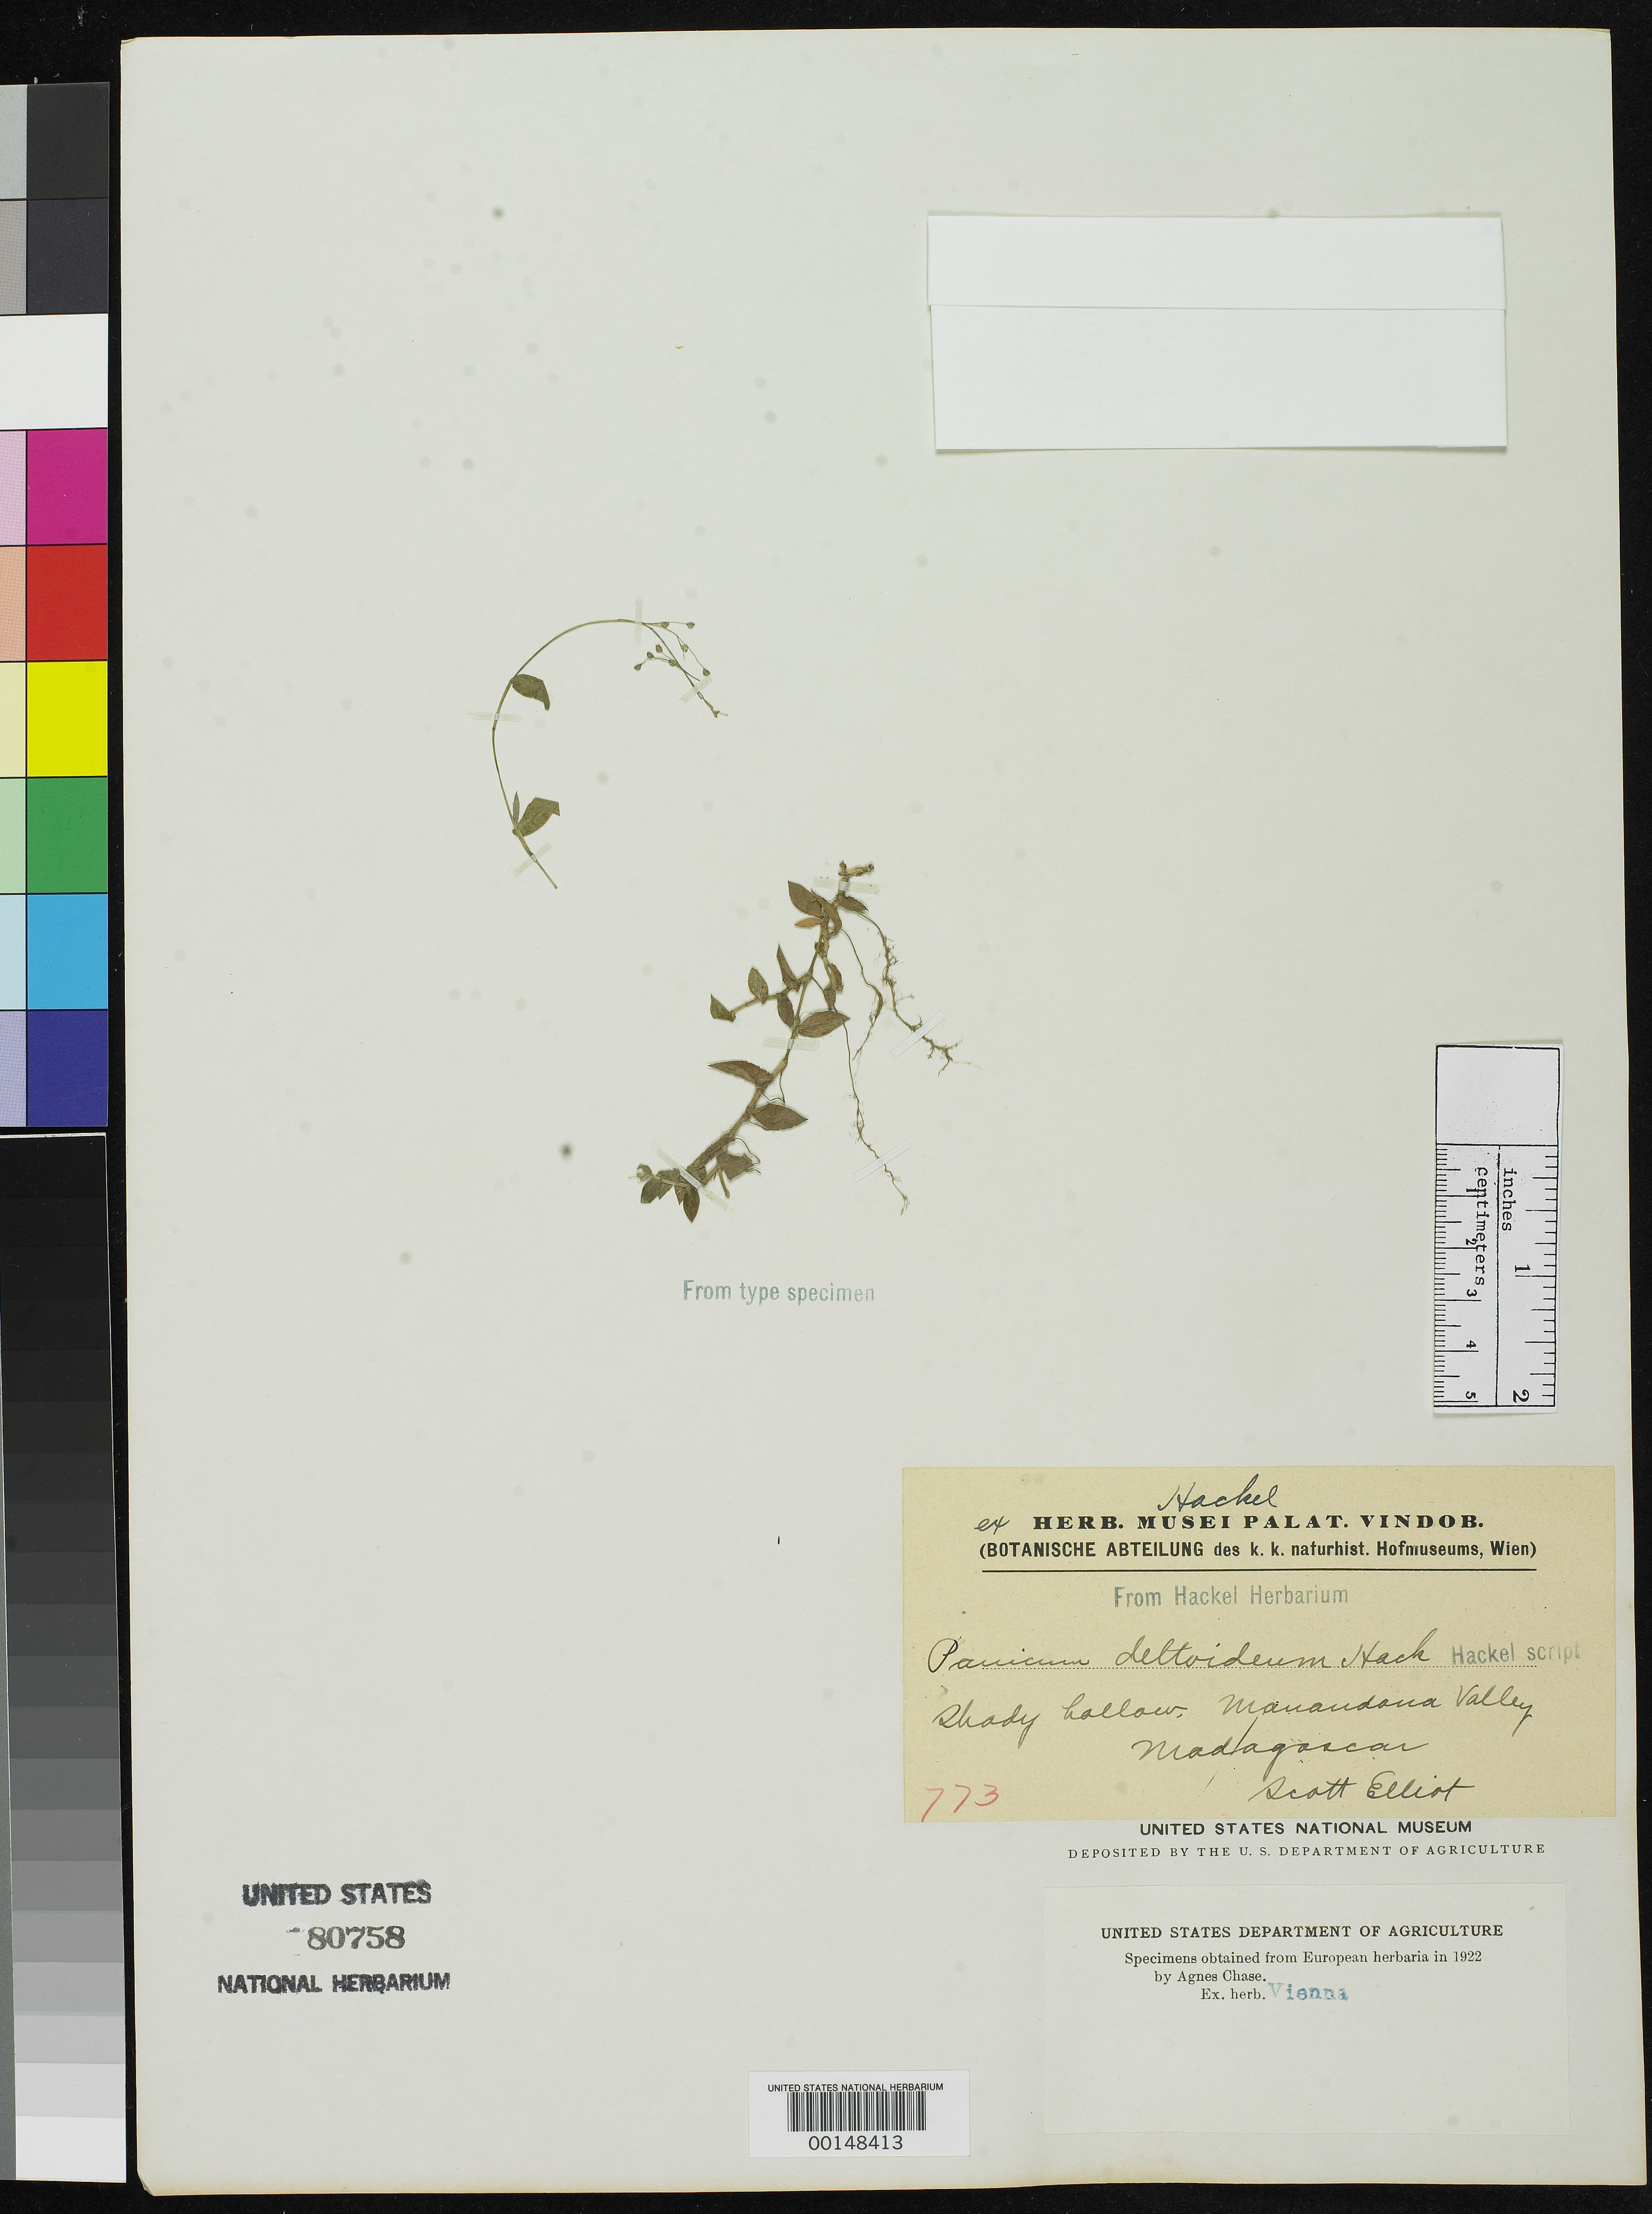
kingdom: Plantae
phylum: Tracheophyta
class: Liliopsida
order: Poales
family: Poaceae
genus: Panicum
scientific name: Panicum deltoideum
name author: Hack.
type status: Type Fragment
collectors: G. Scott Elliot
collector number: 2009b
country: Madagascar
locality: Manandona Valley.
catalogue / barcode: US 80758